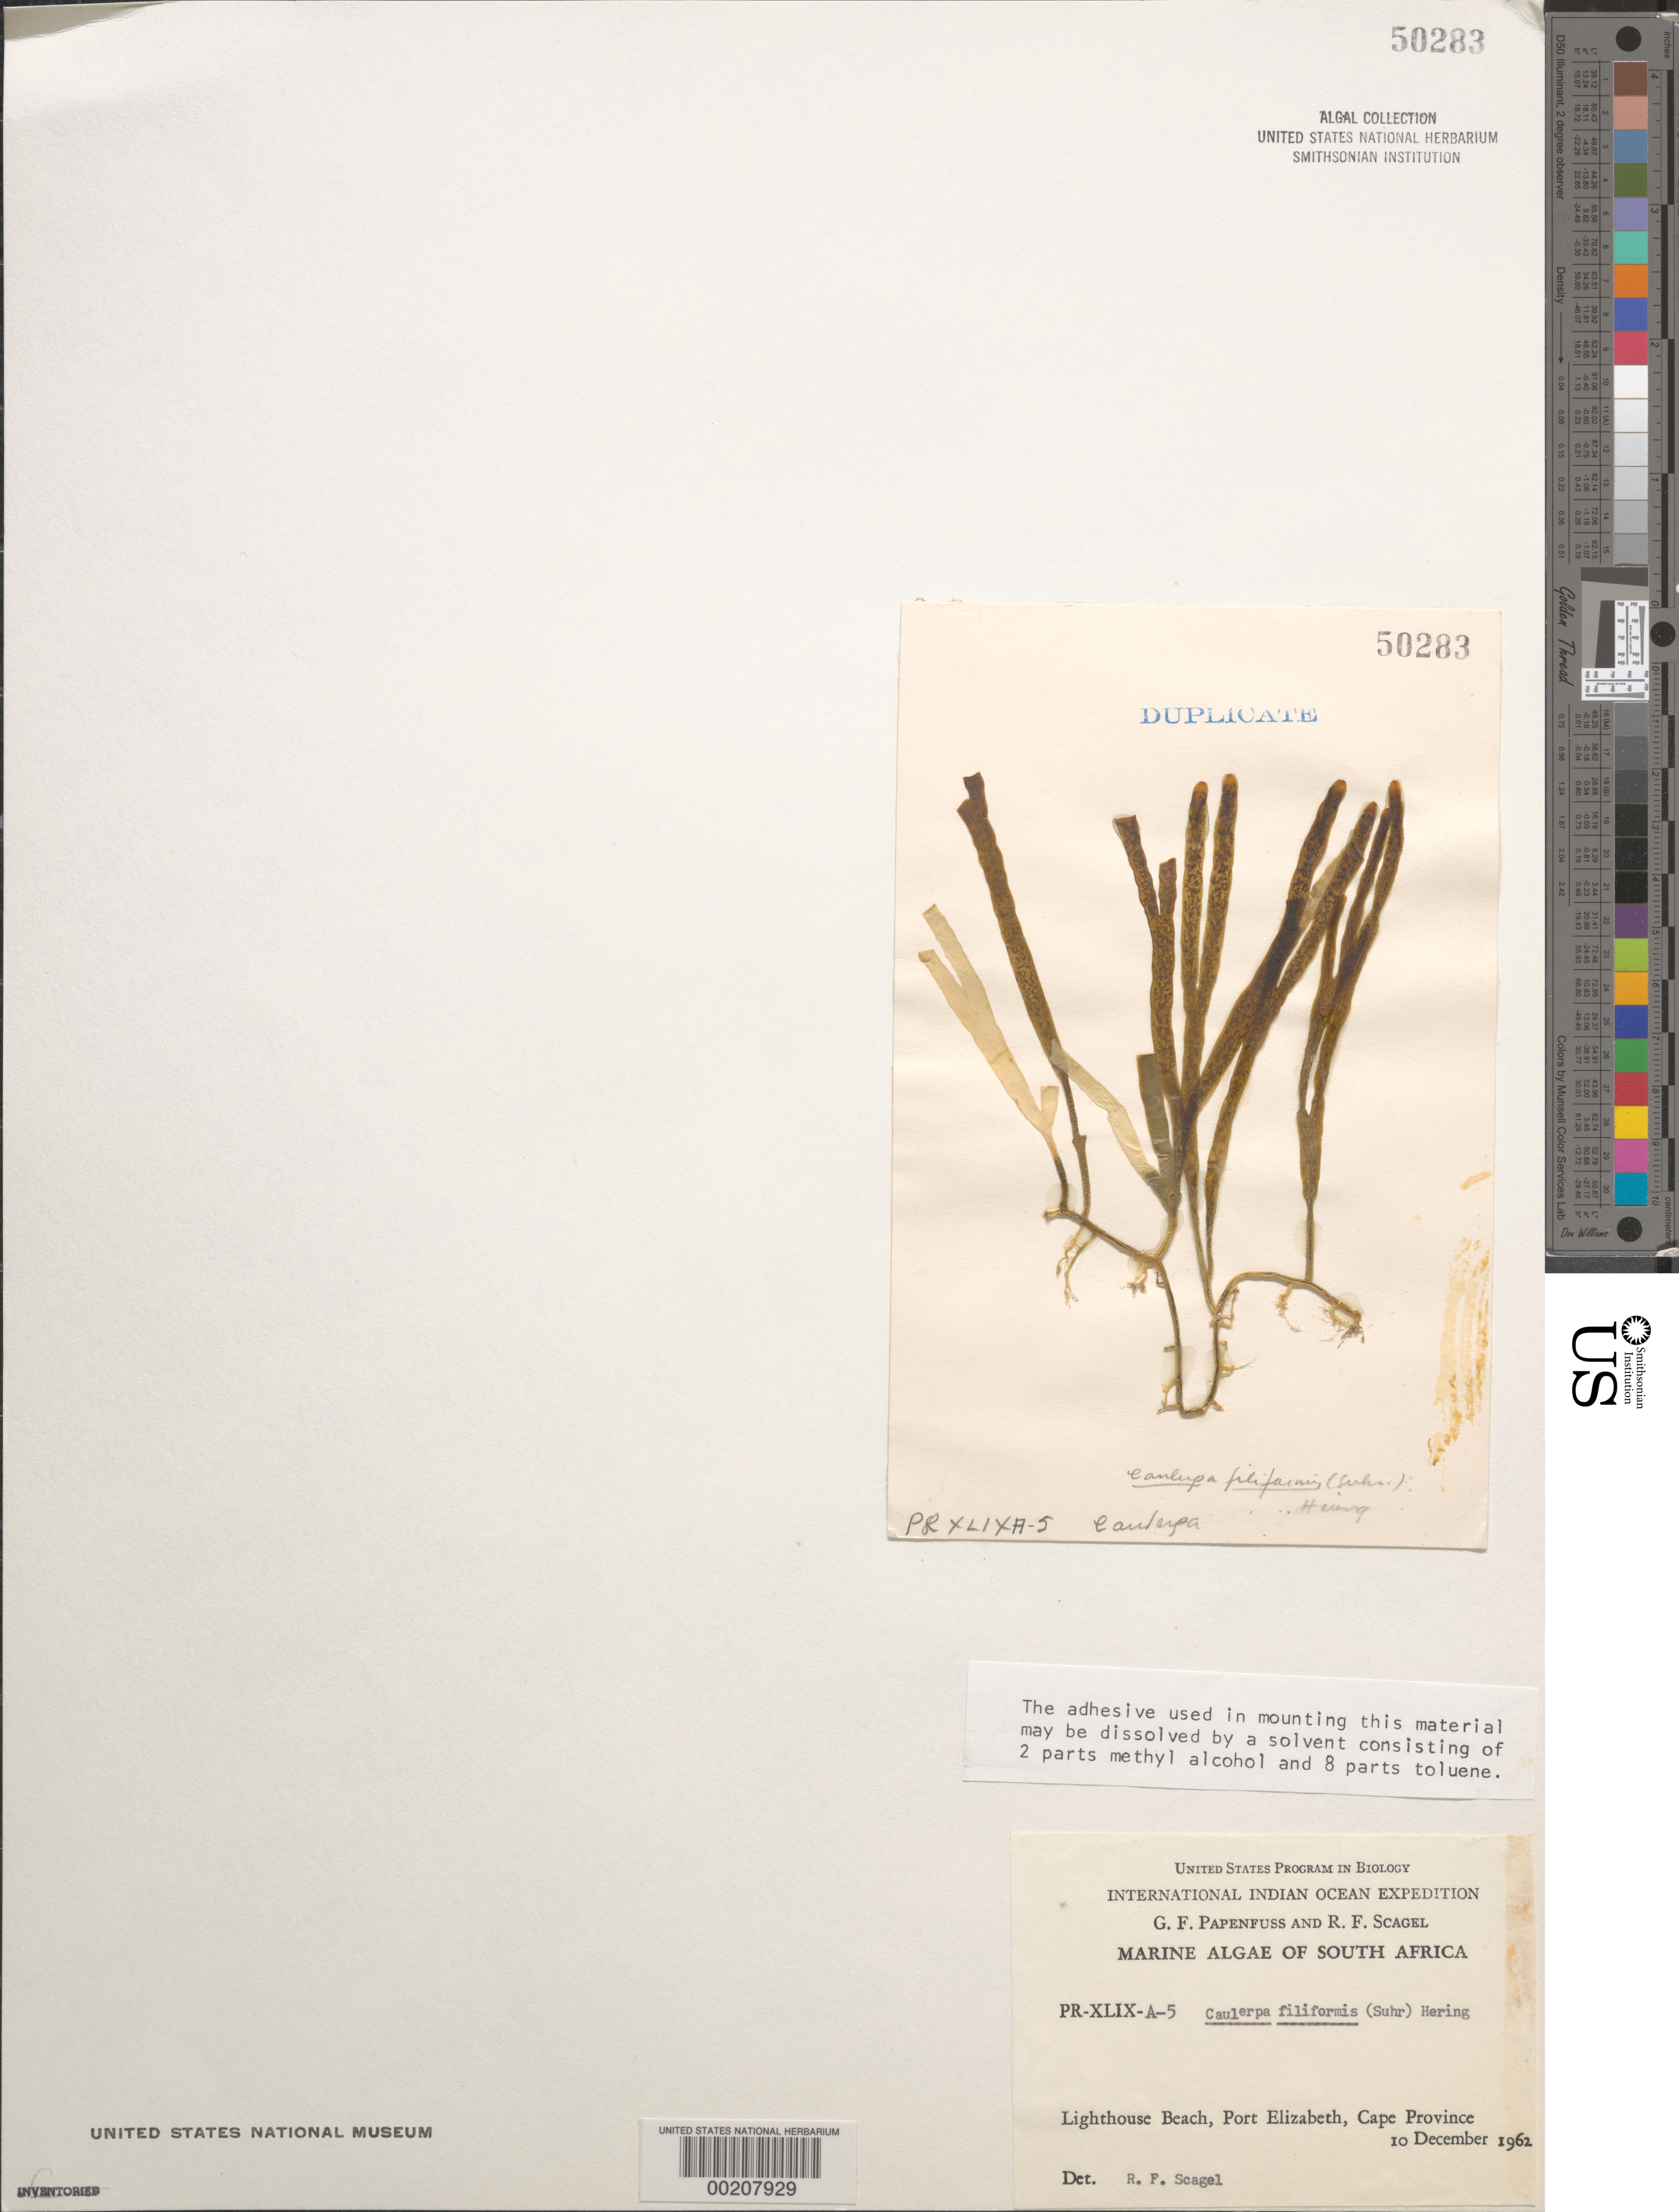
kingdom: Plantae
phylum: Chlorophyta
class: Ulvophyceae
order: Bryopsidales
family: Caulerpaceae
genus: Caulerpa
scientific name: Caulerpa filiformis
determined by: Taylor, William R.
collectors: G. Papenfuss & R. F. Scagel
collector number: PR-XLIXA-5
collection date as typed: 10 Dec 1962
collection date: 1962-12-10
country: South Africa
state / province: Eastern Cape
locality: Lighthouse Beach, Port Elizabeth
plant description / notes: International Indian Ocean Expedition, 1962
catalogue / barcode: US 50283